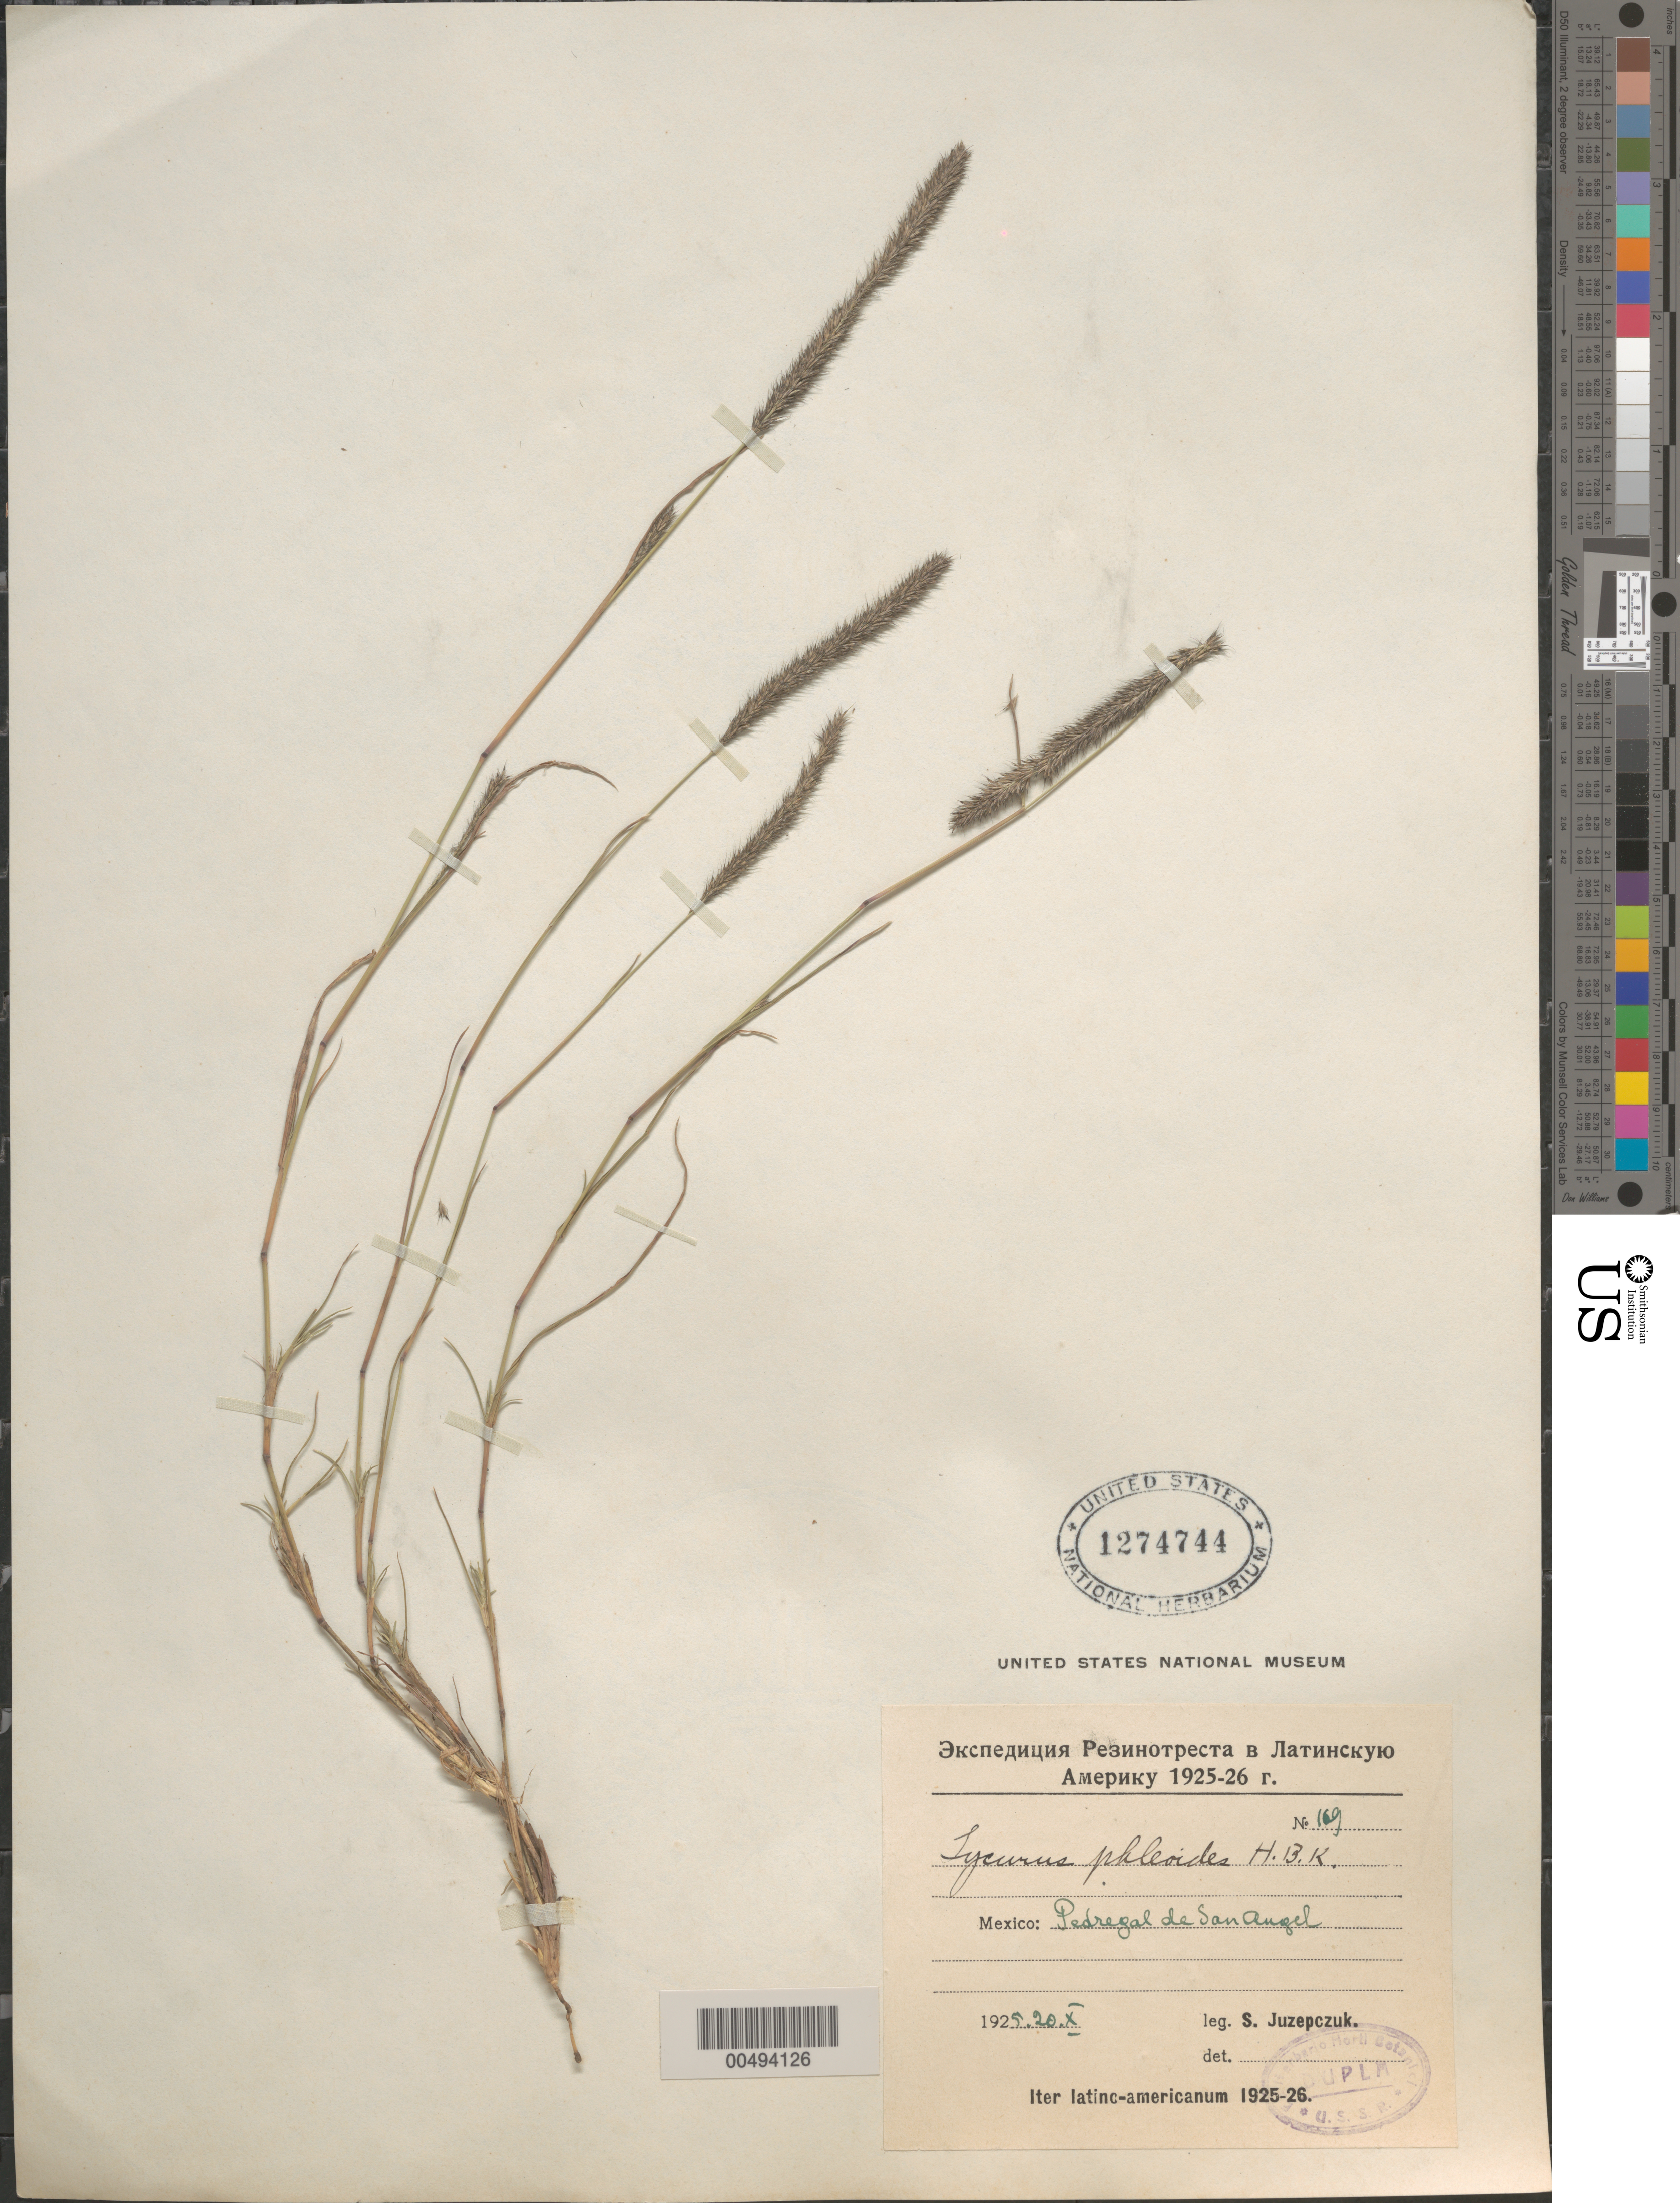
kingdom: Plantae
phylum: Tracheophyta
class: Liliopsida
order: Poales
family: Poaceae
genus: Lycurus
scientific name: Lycurus phleoides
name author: Kunth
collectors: S. V. Juzepczuk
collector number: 169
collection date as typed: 20 Oct 1925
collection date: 1925-10-20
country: Mexico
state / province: Distrito Federal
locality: Pedregal de San Angel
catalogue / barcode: US 1274744